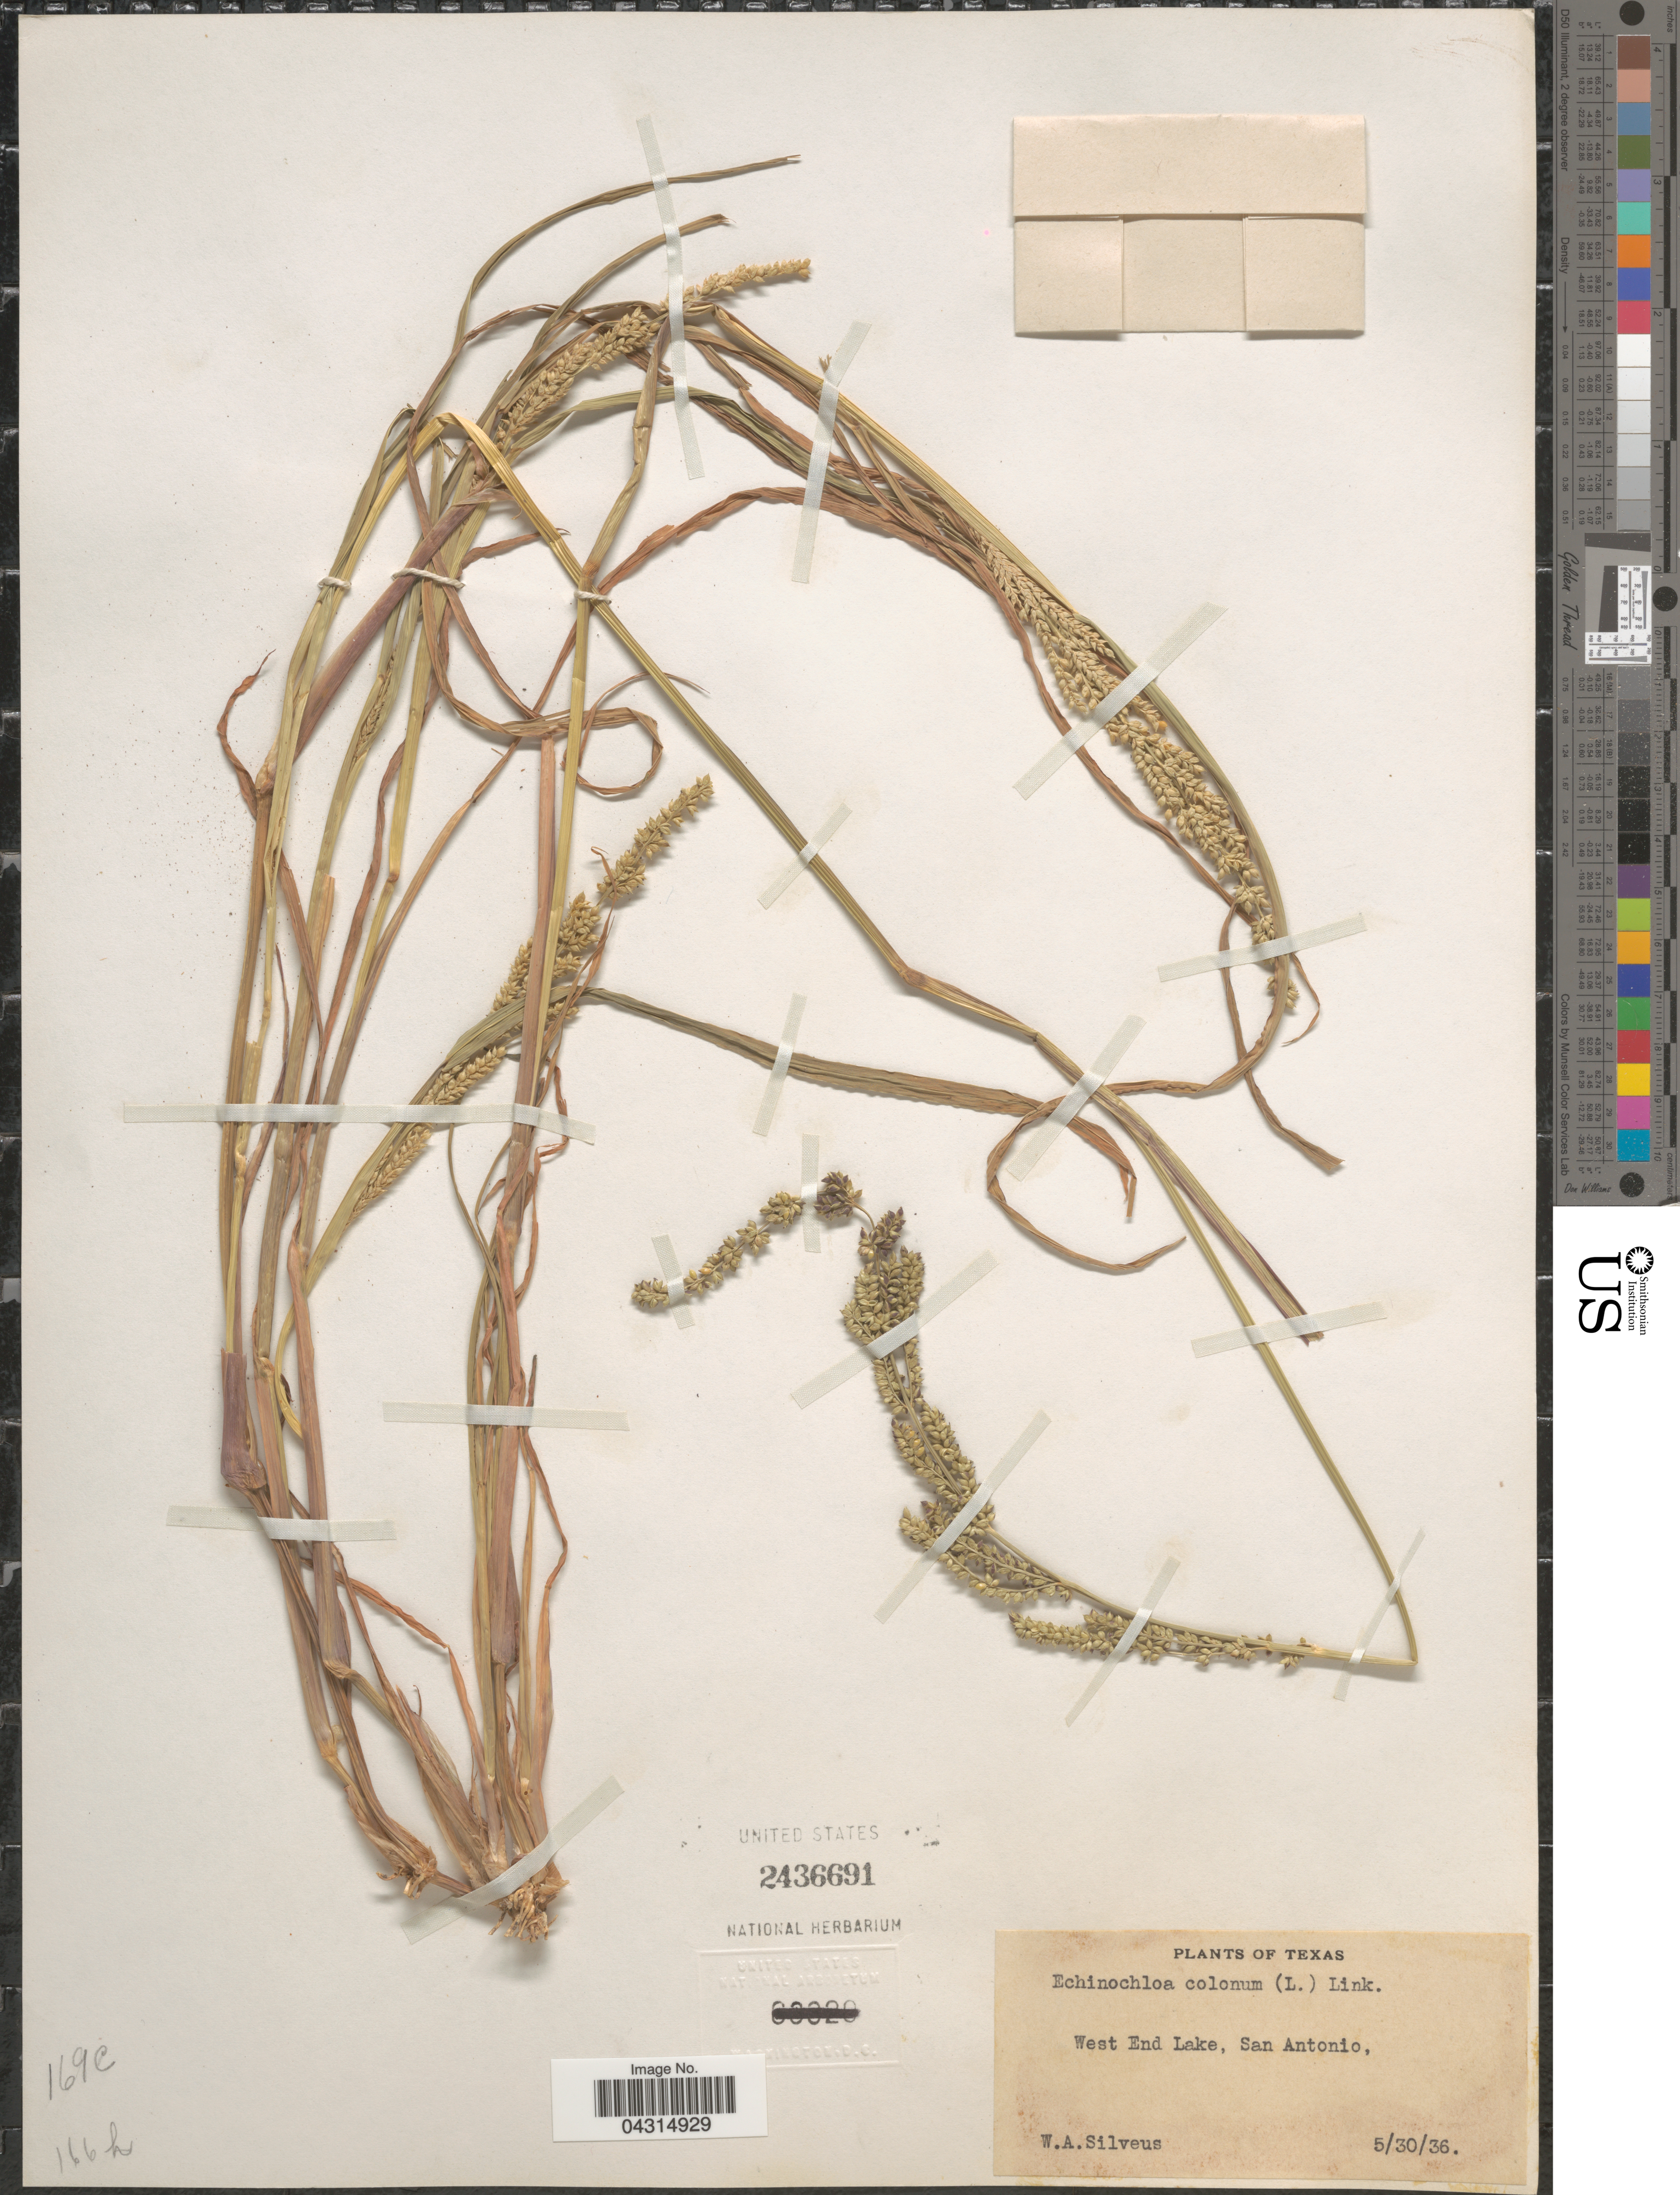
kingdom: Plantae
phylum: Tracheophyta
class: Liliopsida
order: Poales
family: Poaceae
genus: Echinochloa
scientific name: Echinochloa colona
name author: (L.) Link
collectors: W. Silveus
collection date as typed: Transcribed d/m/y: 30/5/36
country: United States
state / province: Texas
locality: West End Lake, San Antonio.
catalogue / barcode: US 2436691